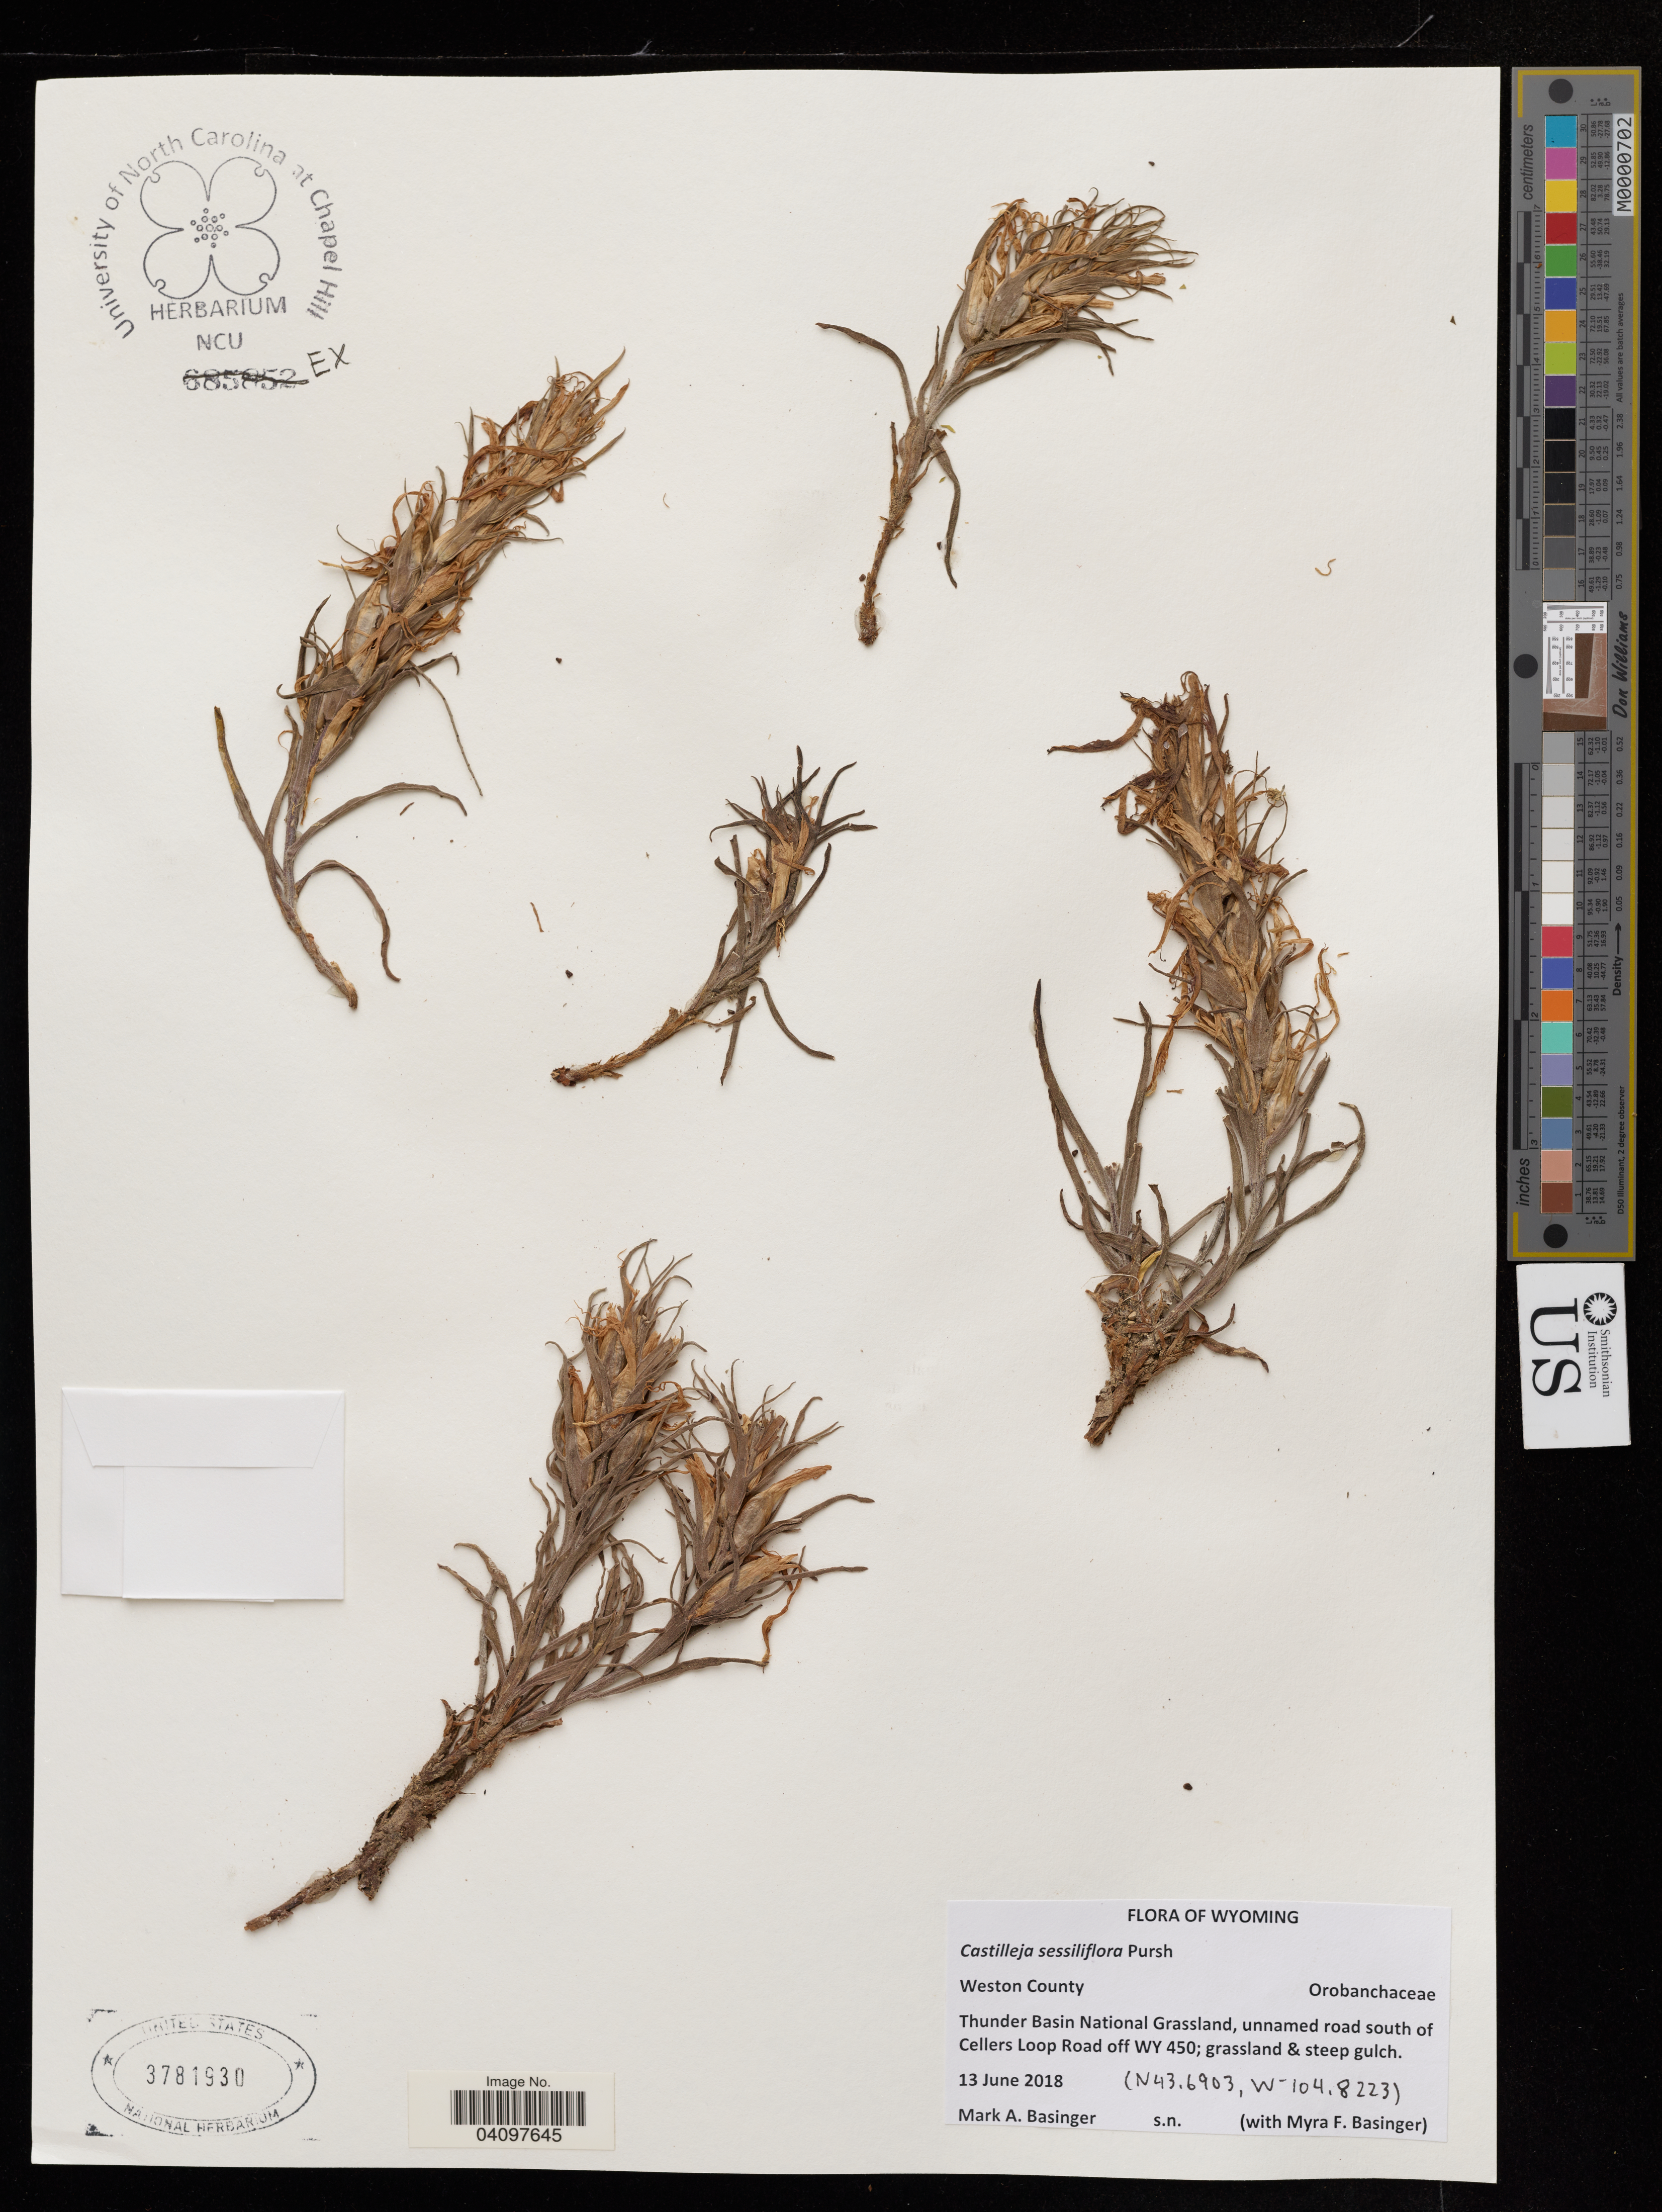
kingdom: Plantae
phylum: Tracheophyta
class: Magnoliopsida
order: Lamiales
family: Orobanchaceae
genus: Castilleja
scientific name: Castilleja sessiliflora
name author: Pursh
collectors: M. Basinger & M. Basinger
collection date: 2018-06-13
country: United States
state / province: Wyoming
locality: Weston County, Thunder Basin National Grassland, unnamed road south of Cellers Loop Road off WY 450.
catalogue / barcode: US 3781930